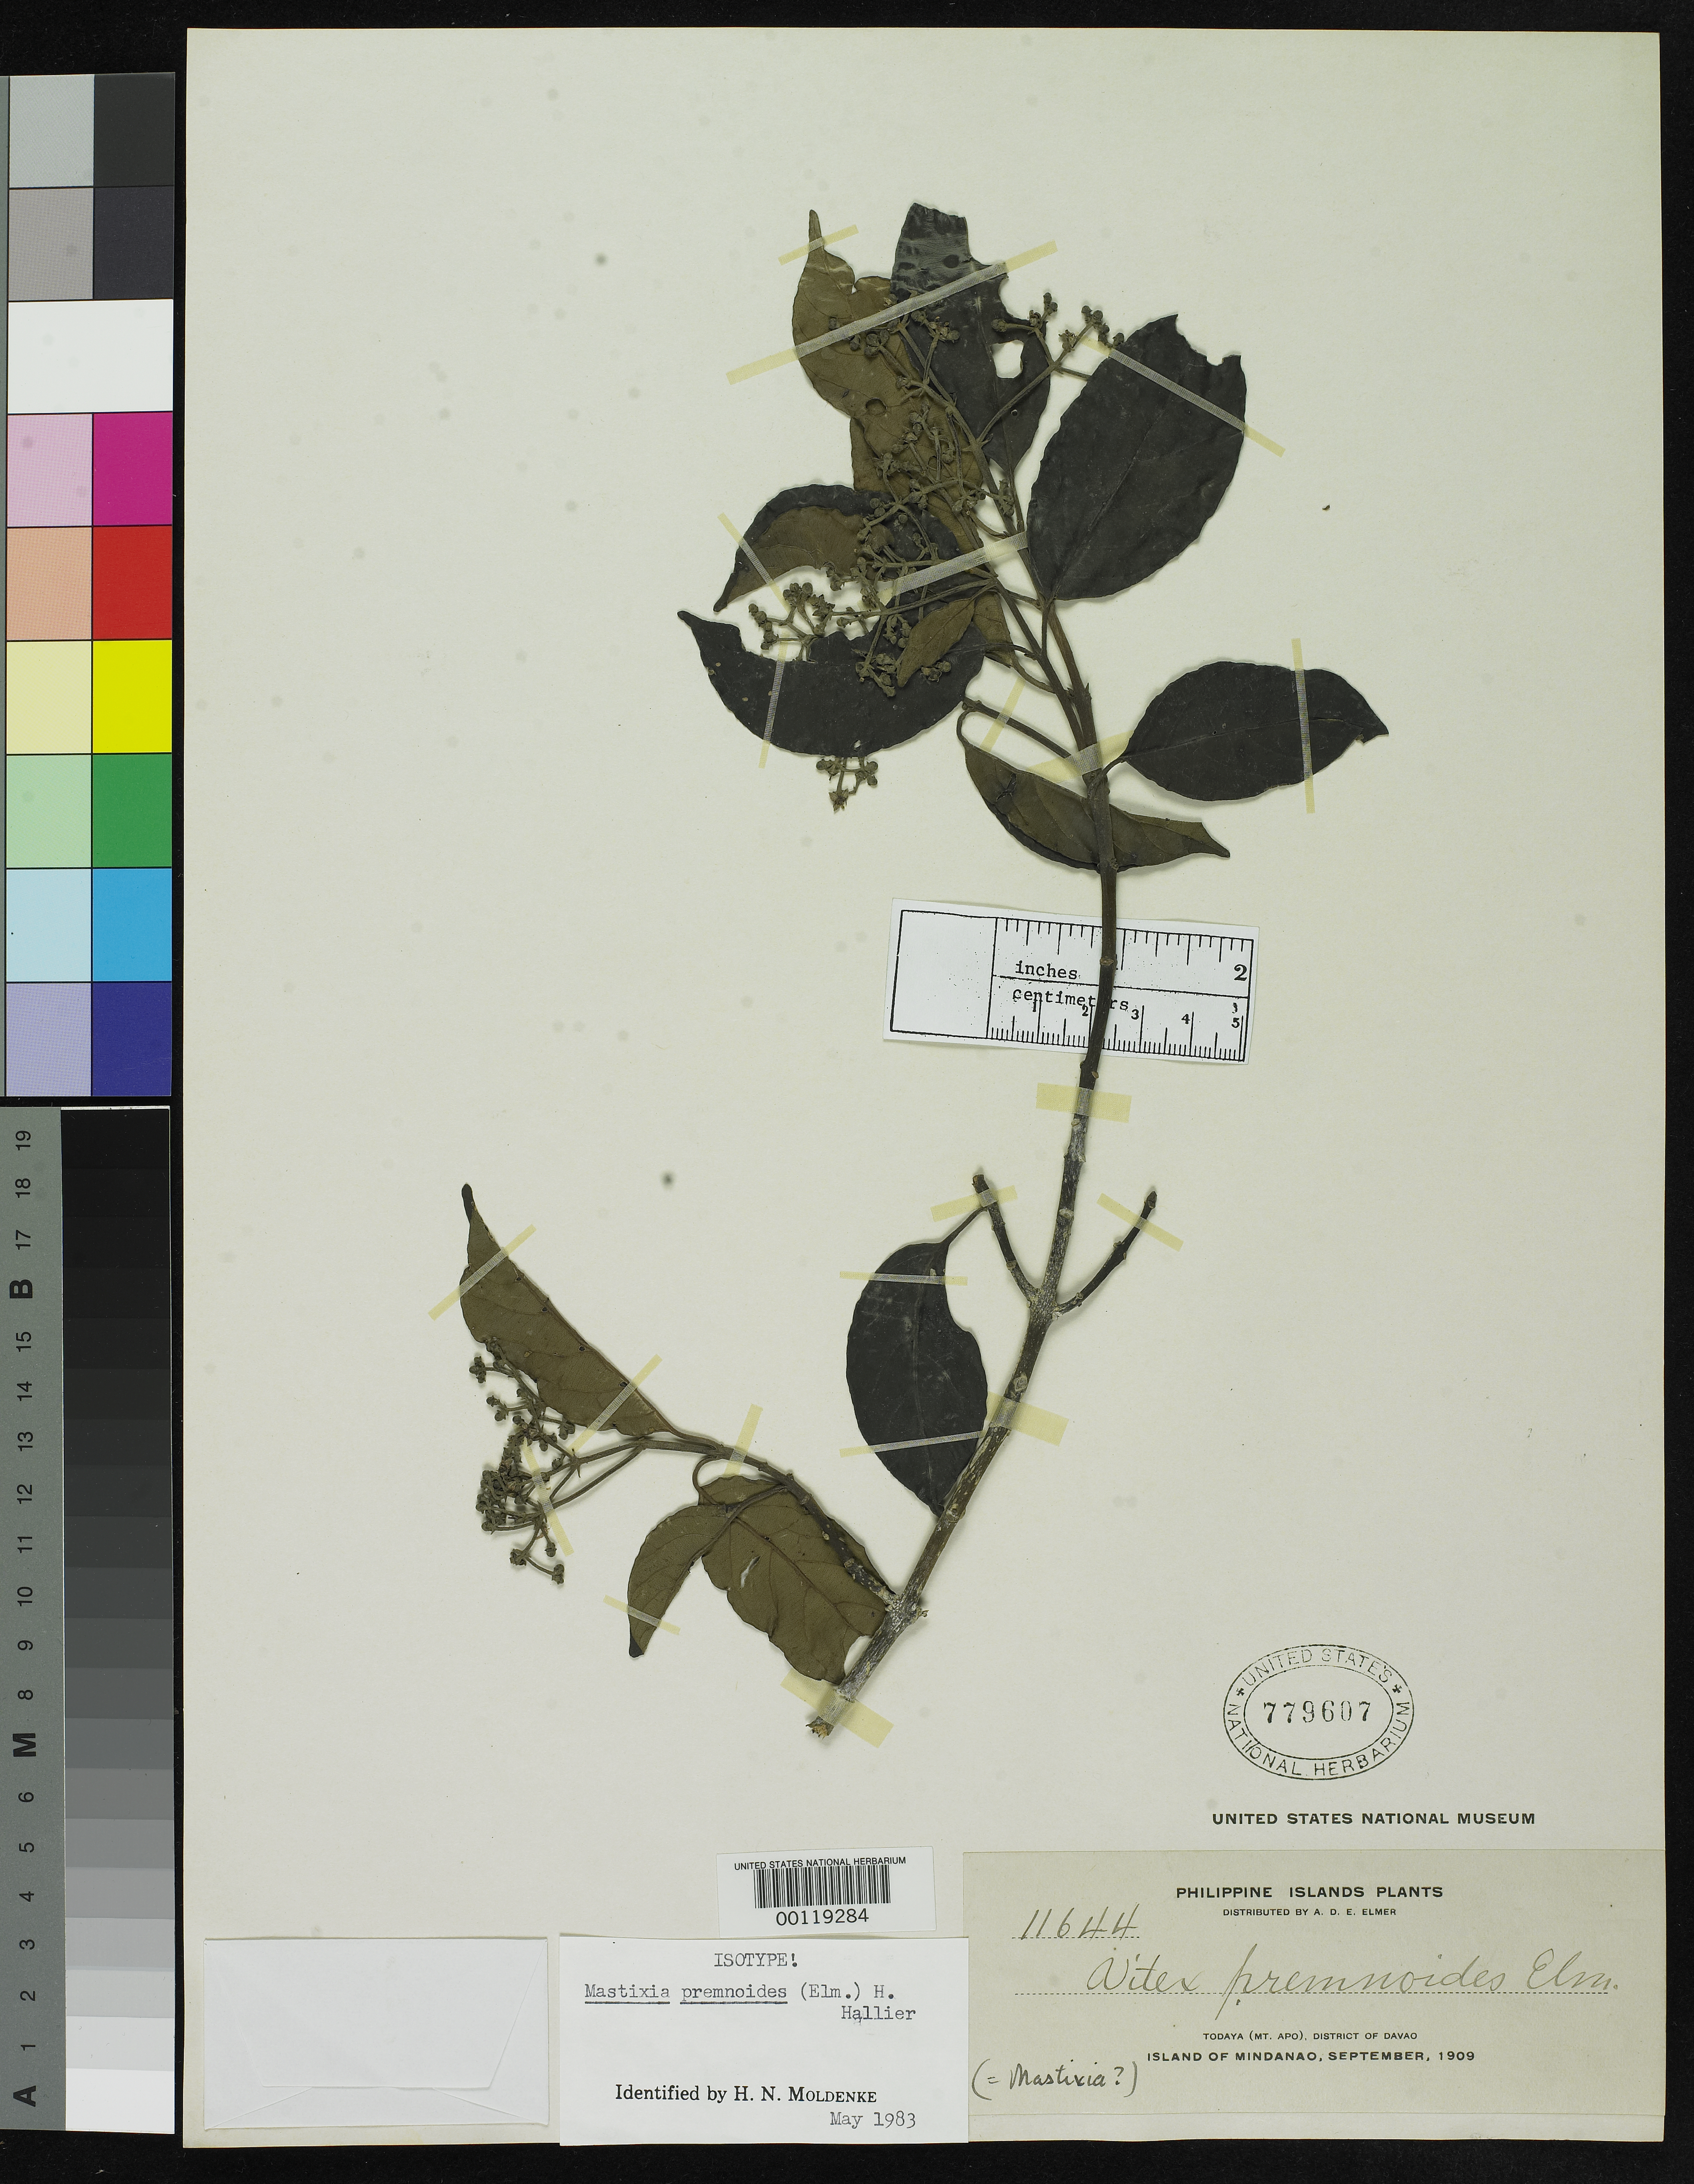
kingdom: Plantae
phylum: Tracheophyta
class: Magnoliopsida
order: Lamiales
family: Lamiaceae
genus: Vitex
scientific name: Vitex premnoides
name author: Elmer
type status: Isotype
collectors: A. D. E. Elmer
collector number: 11644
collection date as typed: Sep 1909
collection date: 1909-09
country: Philippines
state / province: Davao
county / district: Davao del Sur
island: Mindanao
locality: Todaya, Mt. Apo.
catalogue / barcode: US 779607